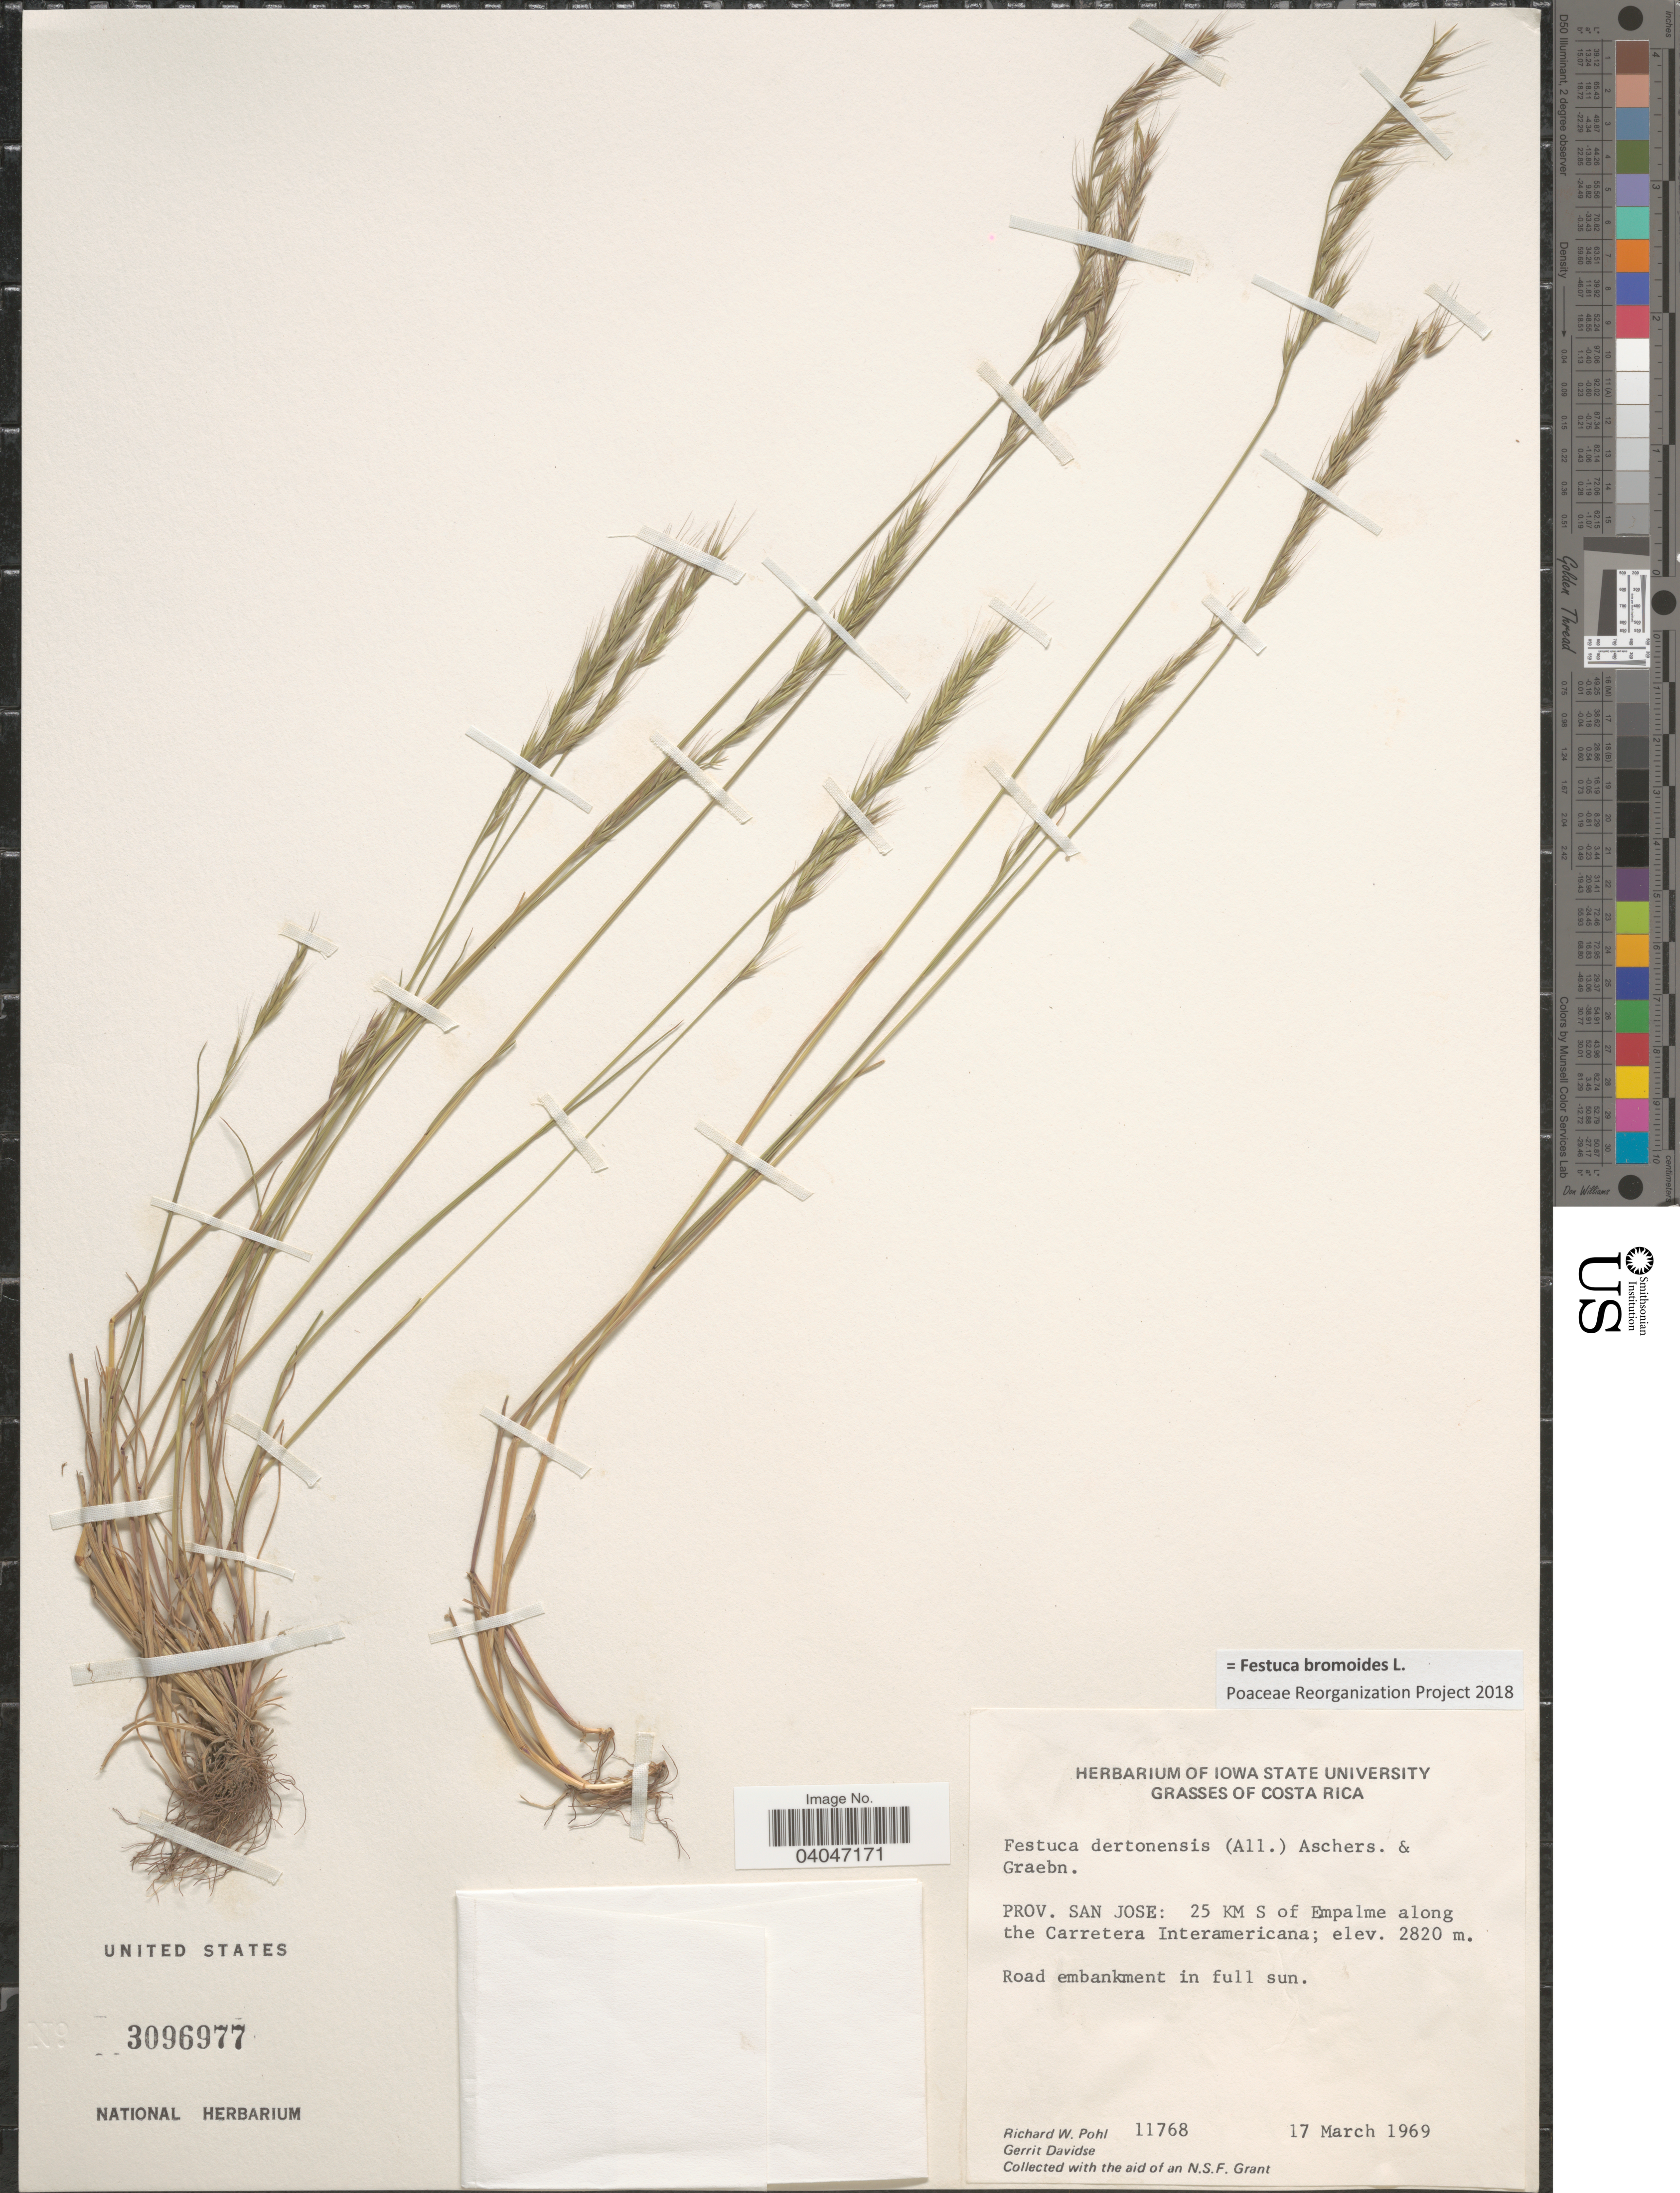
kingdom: Plantae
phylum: Tracheophyta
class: Liliopsida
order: Poales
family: Poaceae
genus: Festuca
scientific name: Festuca bromoides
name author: L.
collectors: R. W. Pohl & G. Davidse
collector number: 11768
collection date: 1969-03-17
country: Costa Rica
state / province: San José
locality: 25 KM S of Empalme along the Carretera Interamericana.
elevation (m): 2820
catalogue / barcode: US 3096977